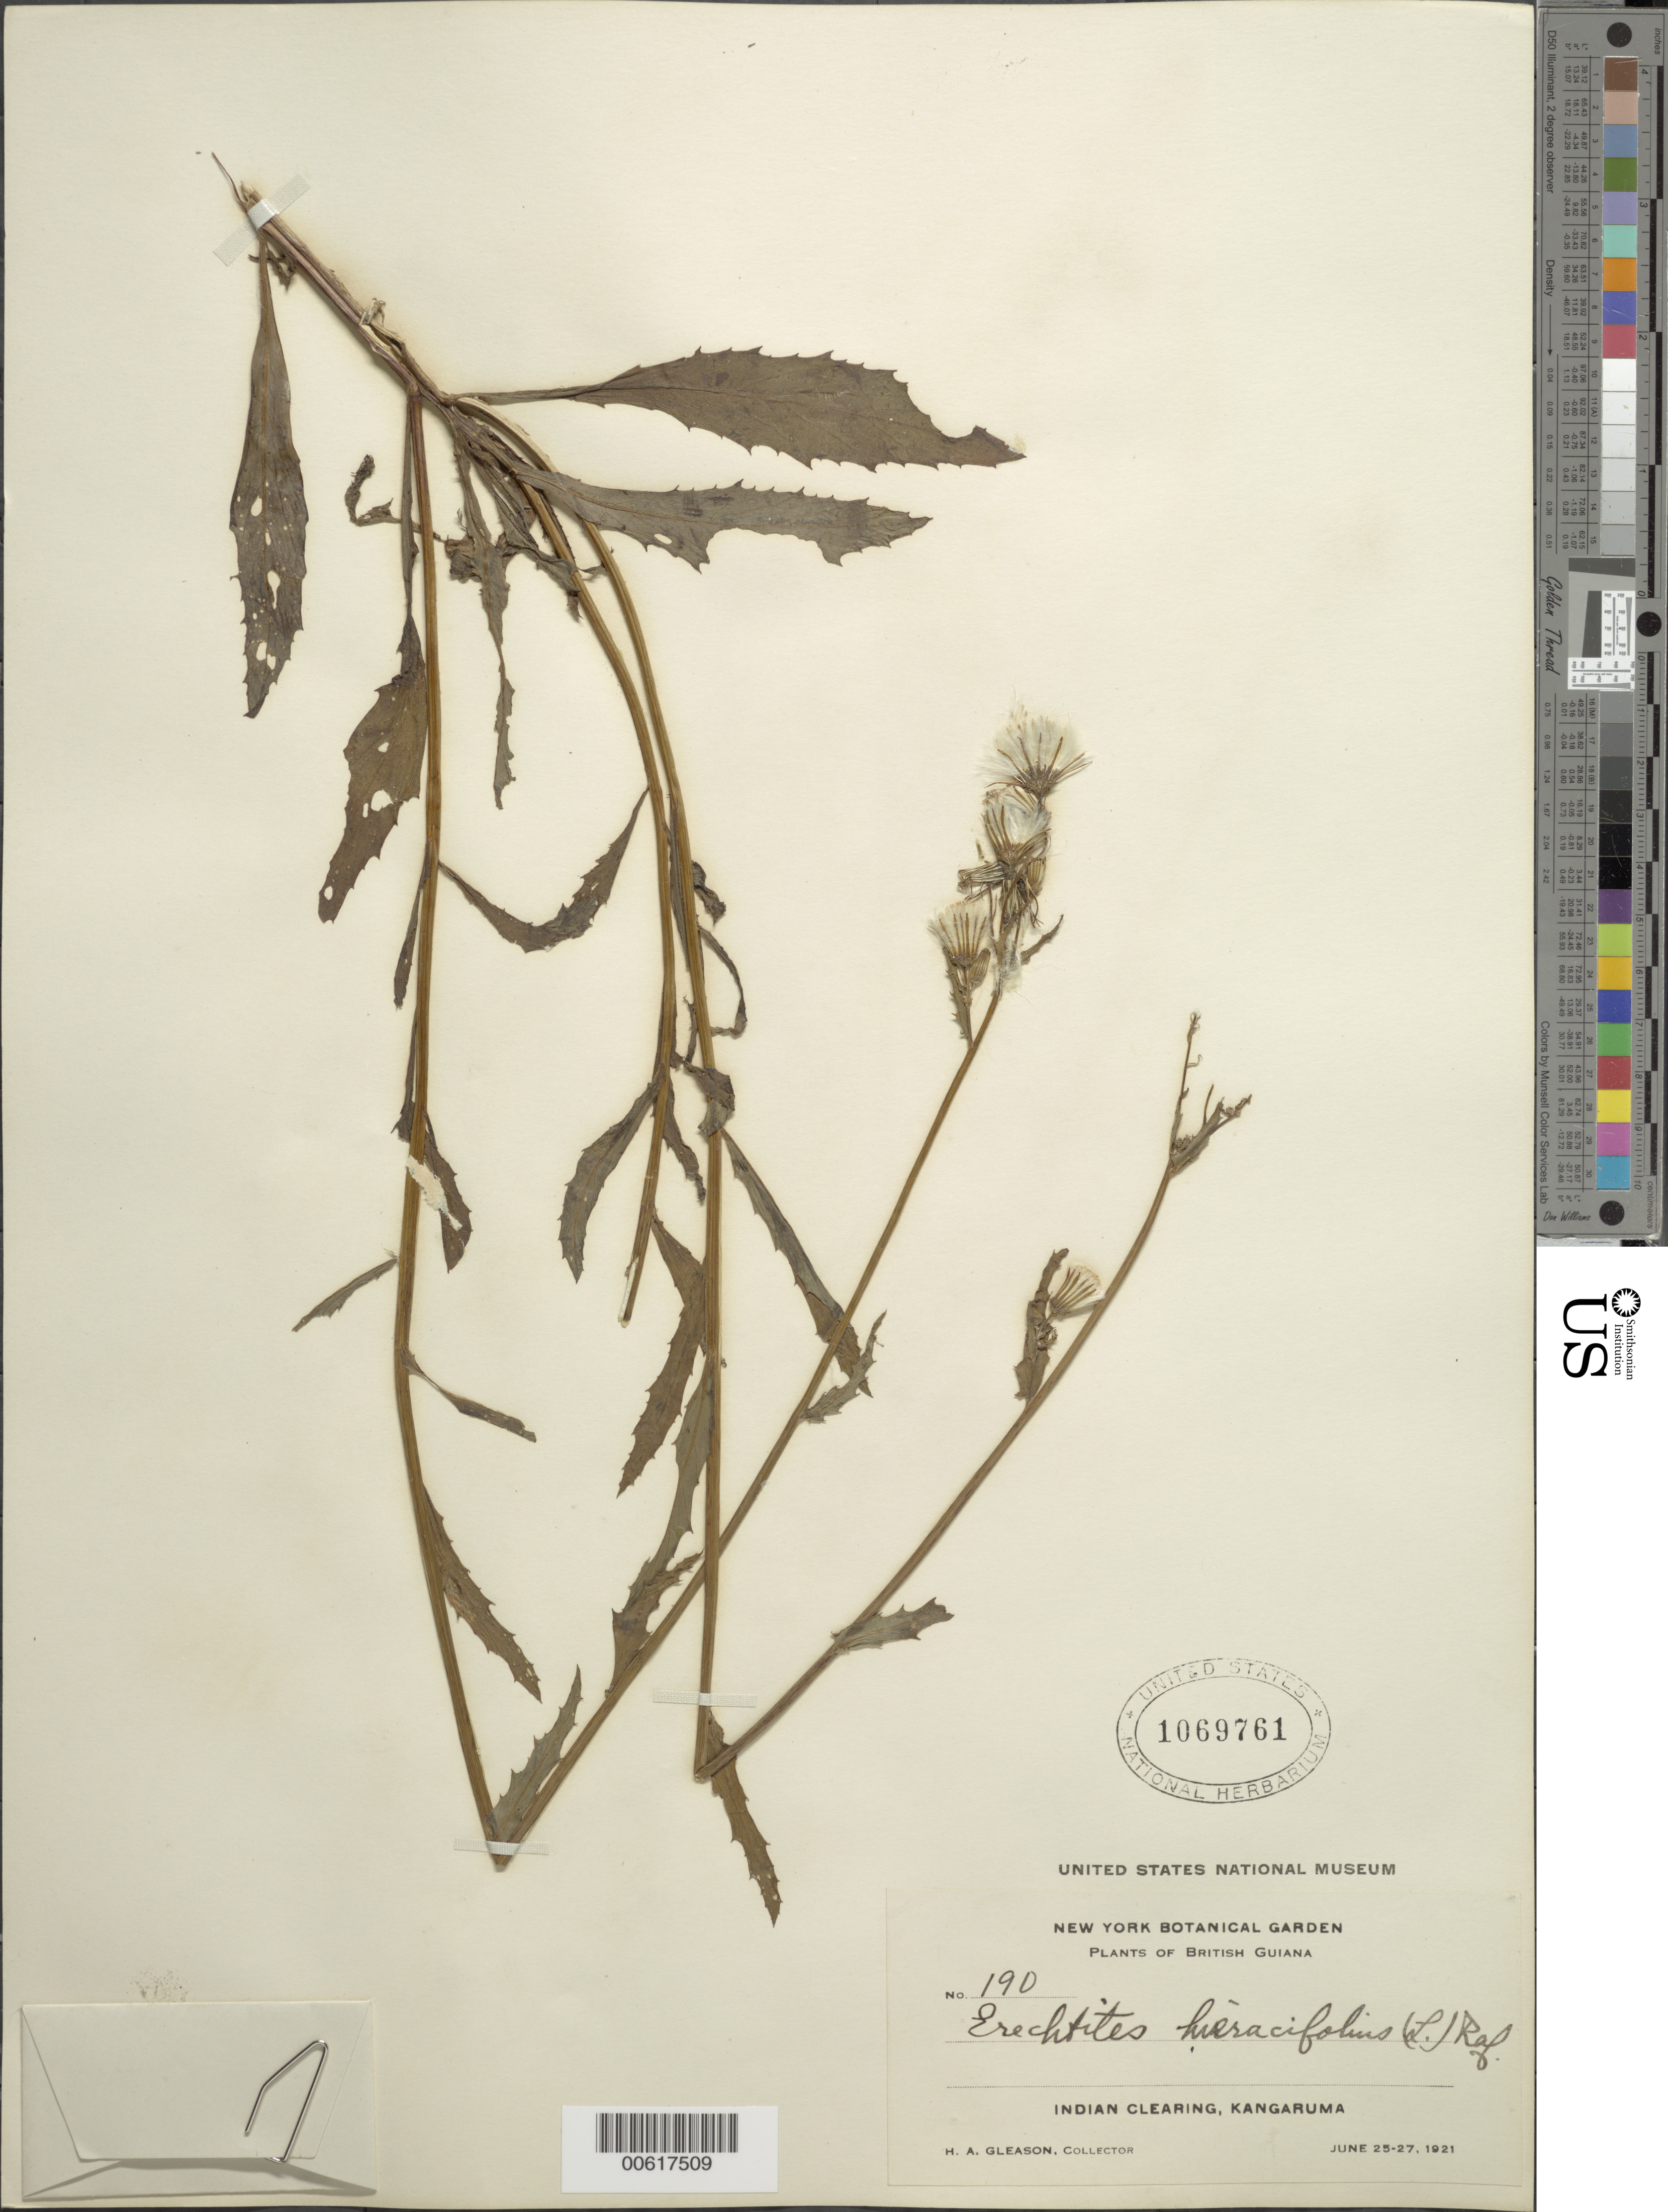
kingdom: Plantae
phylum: Tracheophyta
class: Magnoliopsida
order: Asterales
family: Asteraceae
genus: Erechtites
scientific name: Erechtites hieraciifolius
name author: (L.) Raf. ex DC.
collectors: H. A. Gleason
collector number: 190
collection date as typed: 25-Jun-21 to 27-Jun-21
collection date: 1921-06-25/1921-06-27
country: Guyana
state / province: Potaro-Siparuni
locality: Kangaruma, Indian clearing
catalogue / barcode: US 1069761